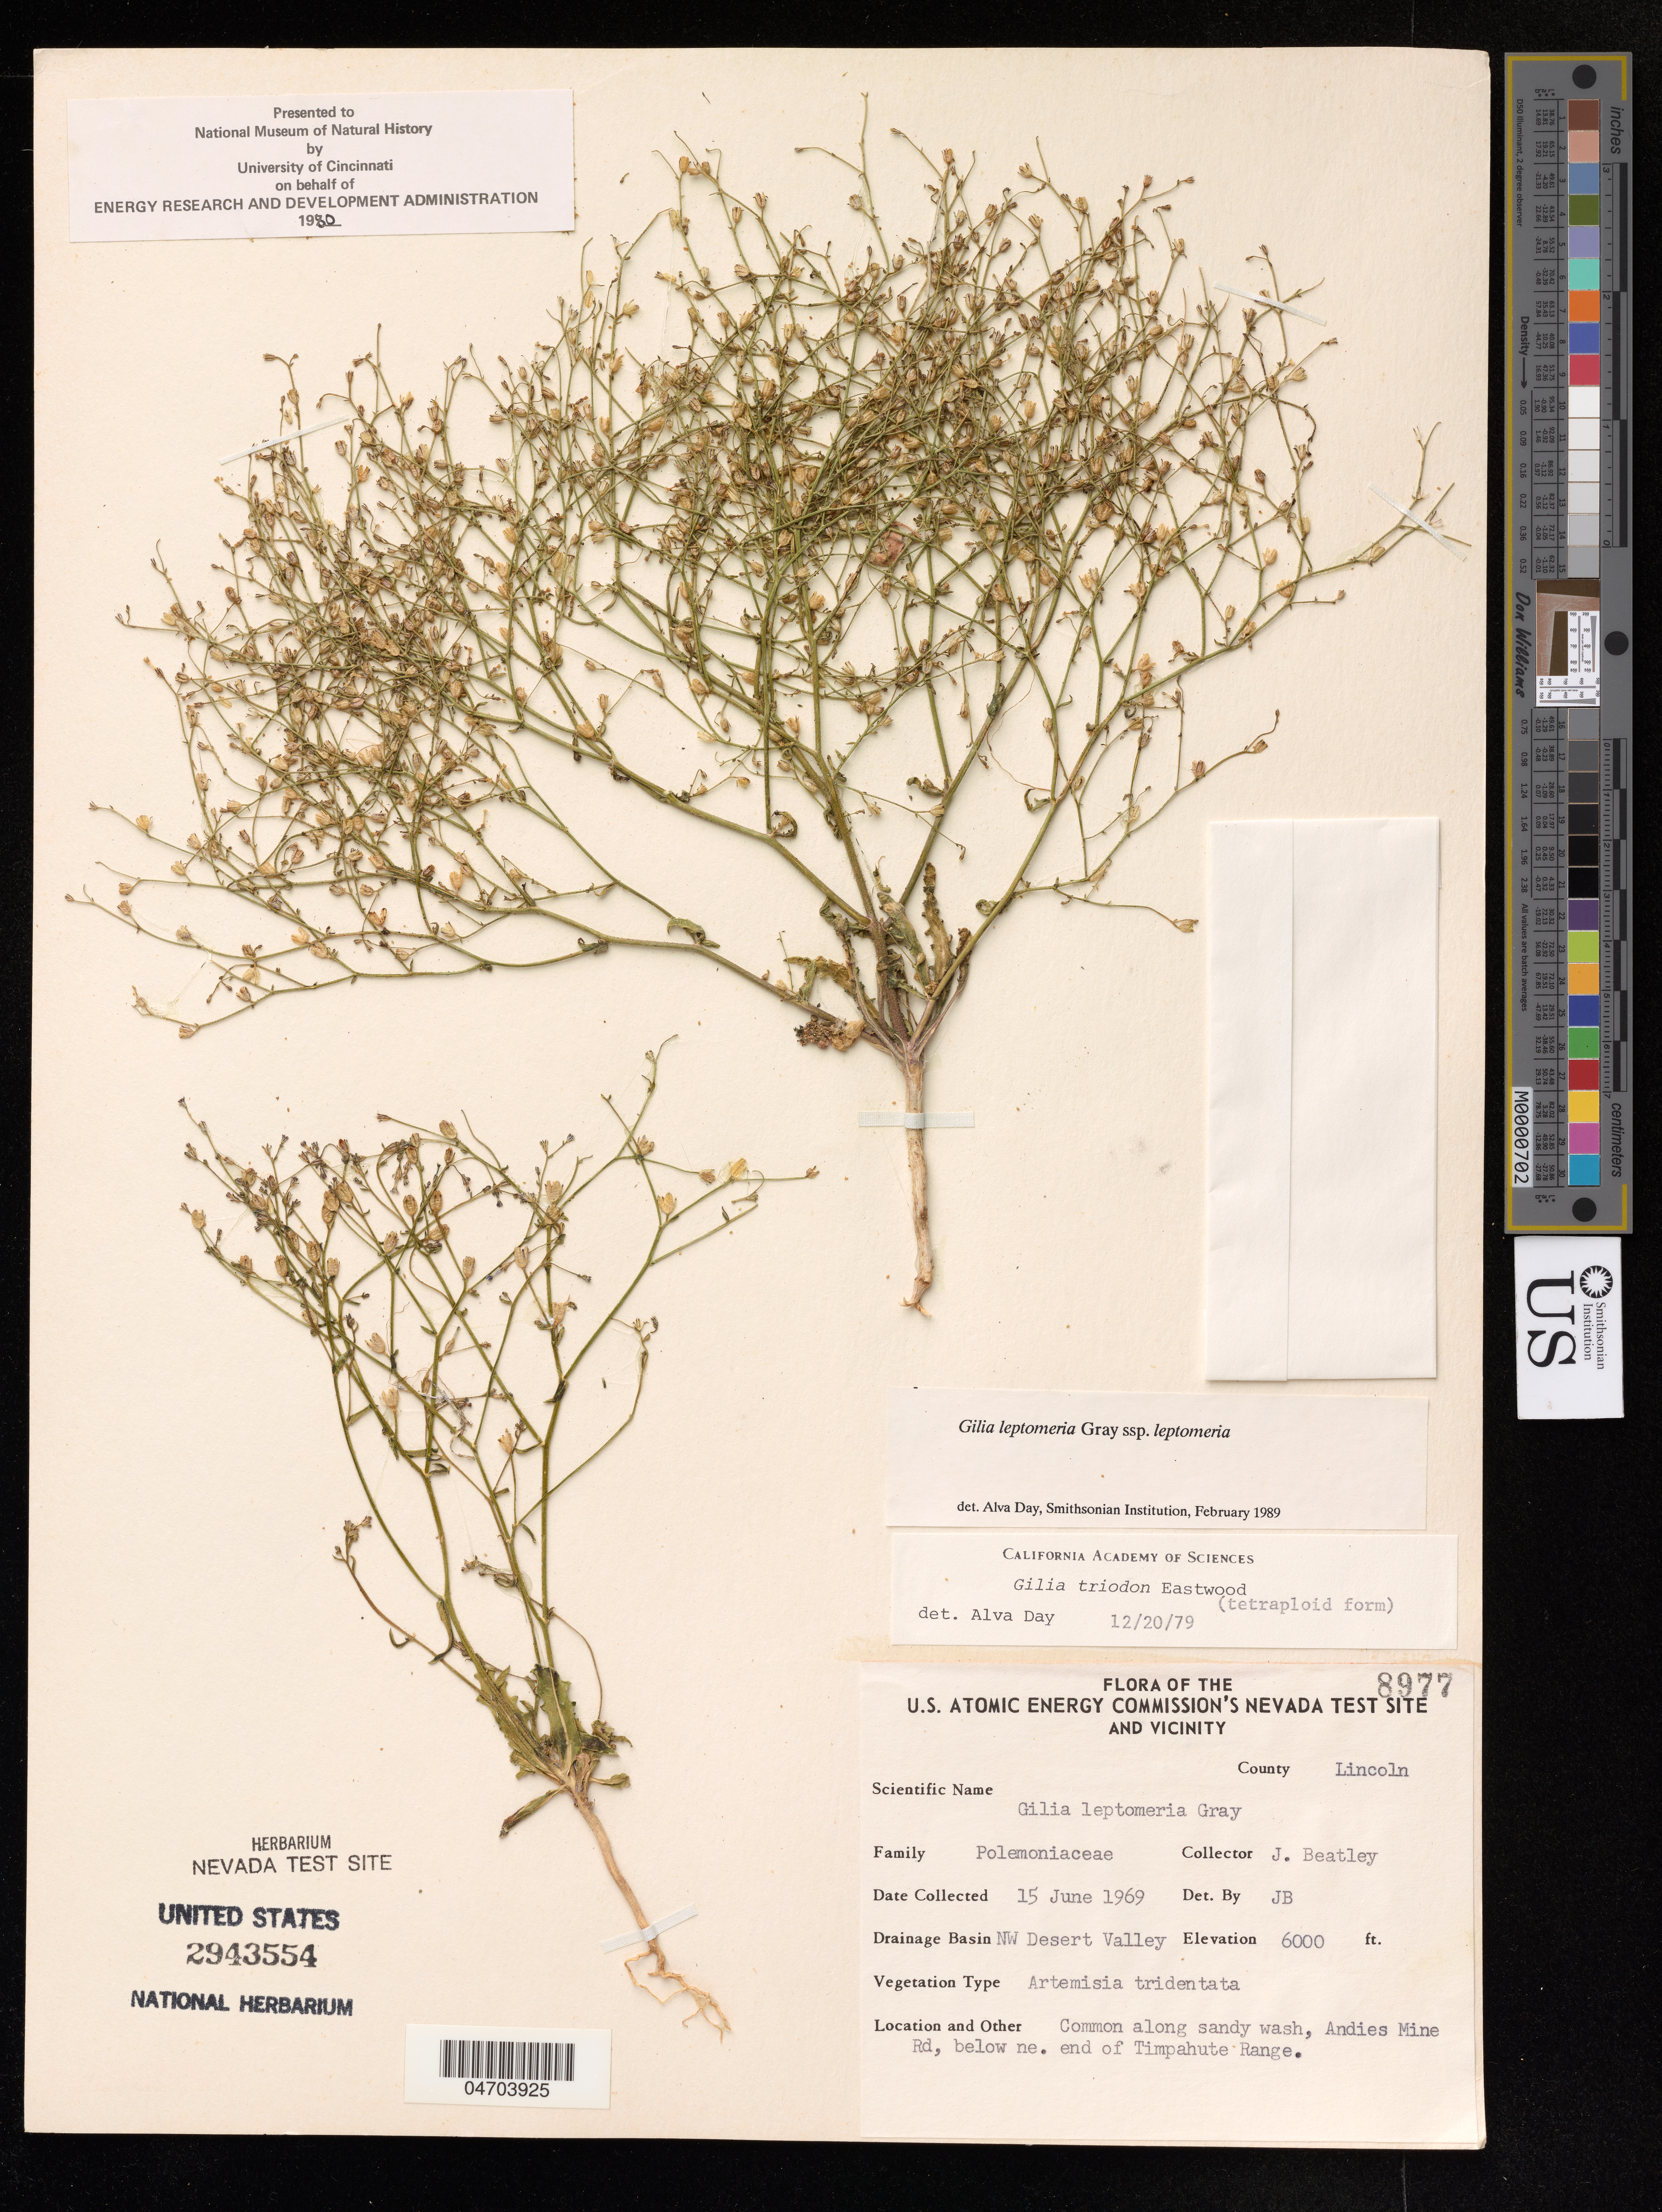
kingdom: Plantae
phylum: Tracheophyta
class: Magnoliopsida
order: Ericales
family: Polemoniaceae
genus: Gilia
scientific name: Gilia leptomeria subsp. leptomeria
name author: A. Gray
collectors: J. Beatley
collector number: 8977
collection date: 1969-06-15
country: United States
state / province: Nevada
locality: County: Lincoln, Drainage Basin NW Desert Valley, Common along sandy wash, Andies Mine Rd, below ne. end of Timpahute Range.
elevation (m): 1829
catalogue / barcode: US 2943554